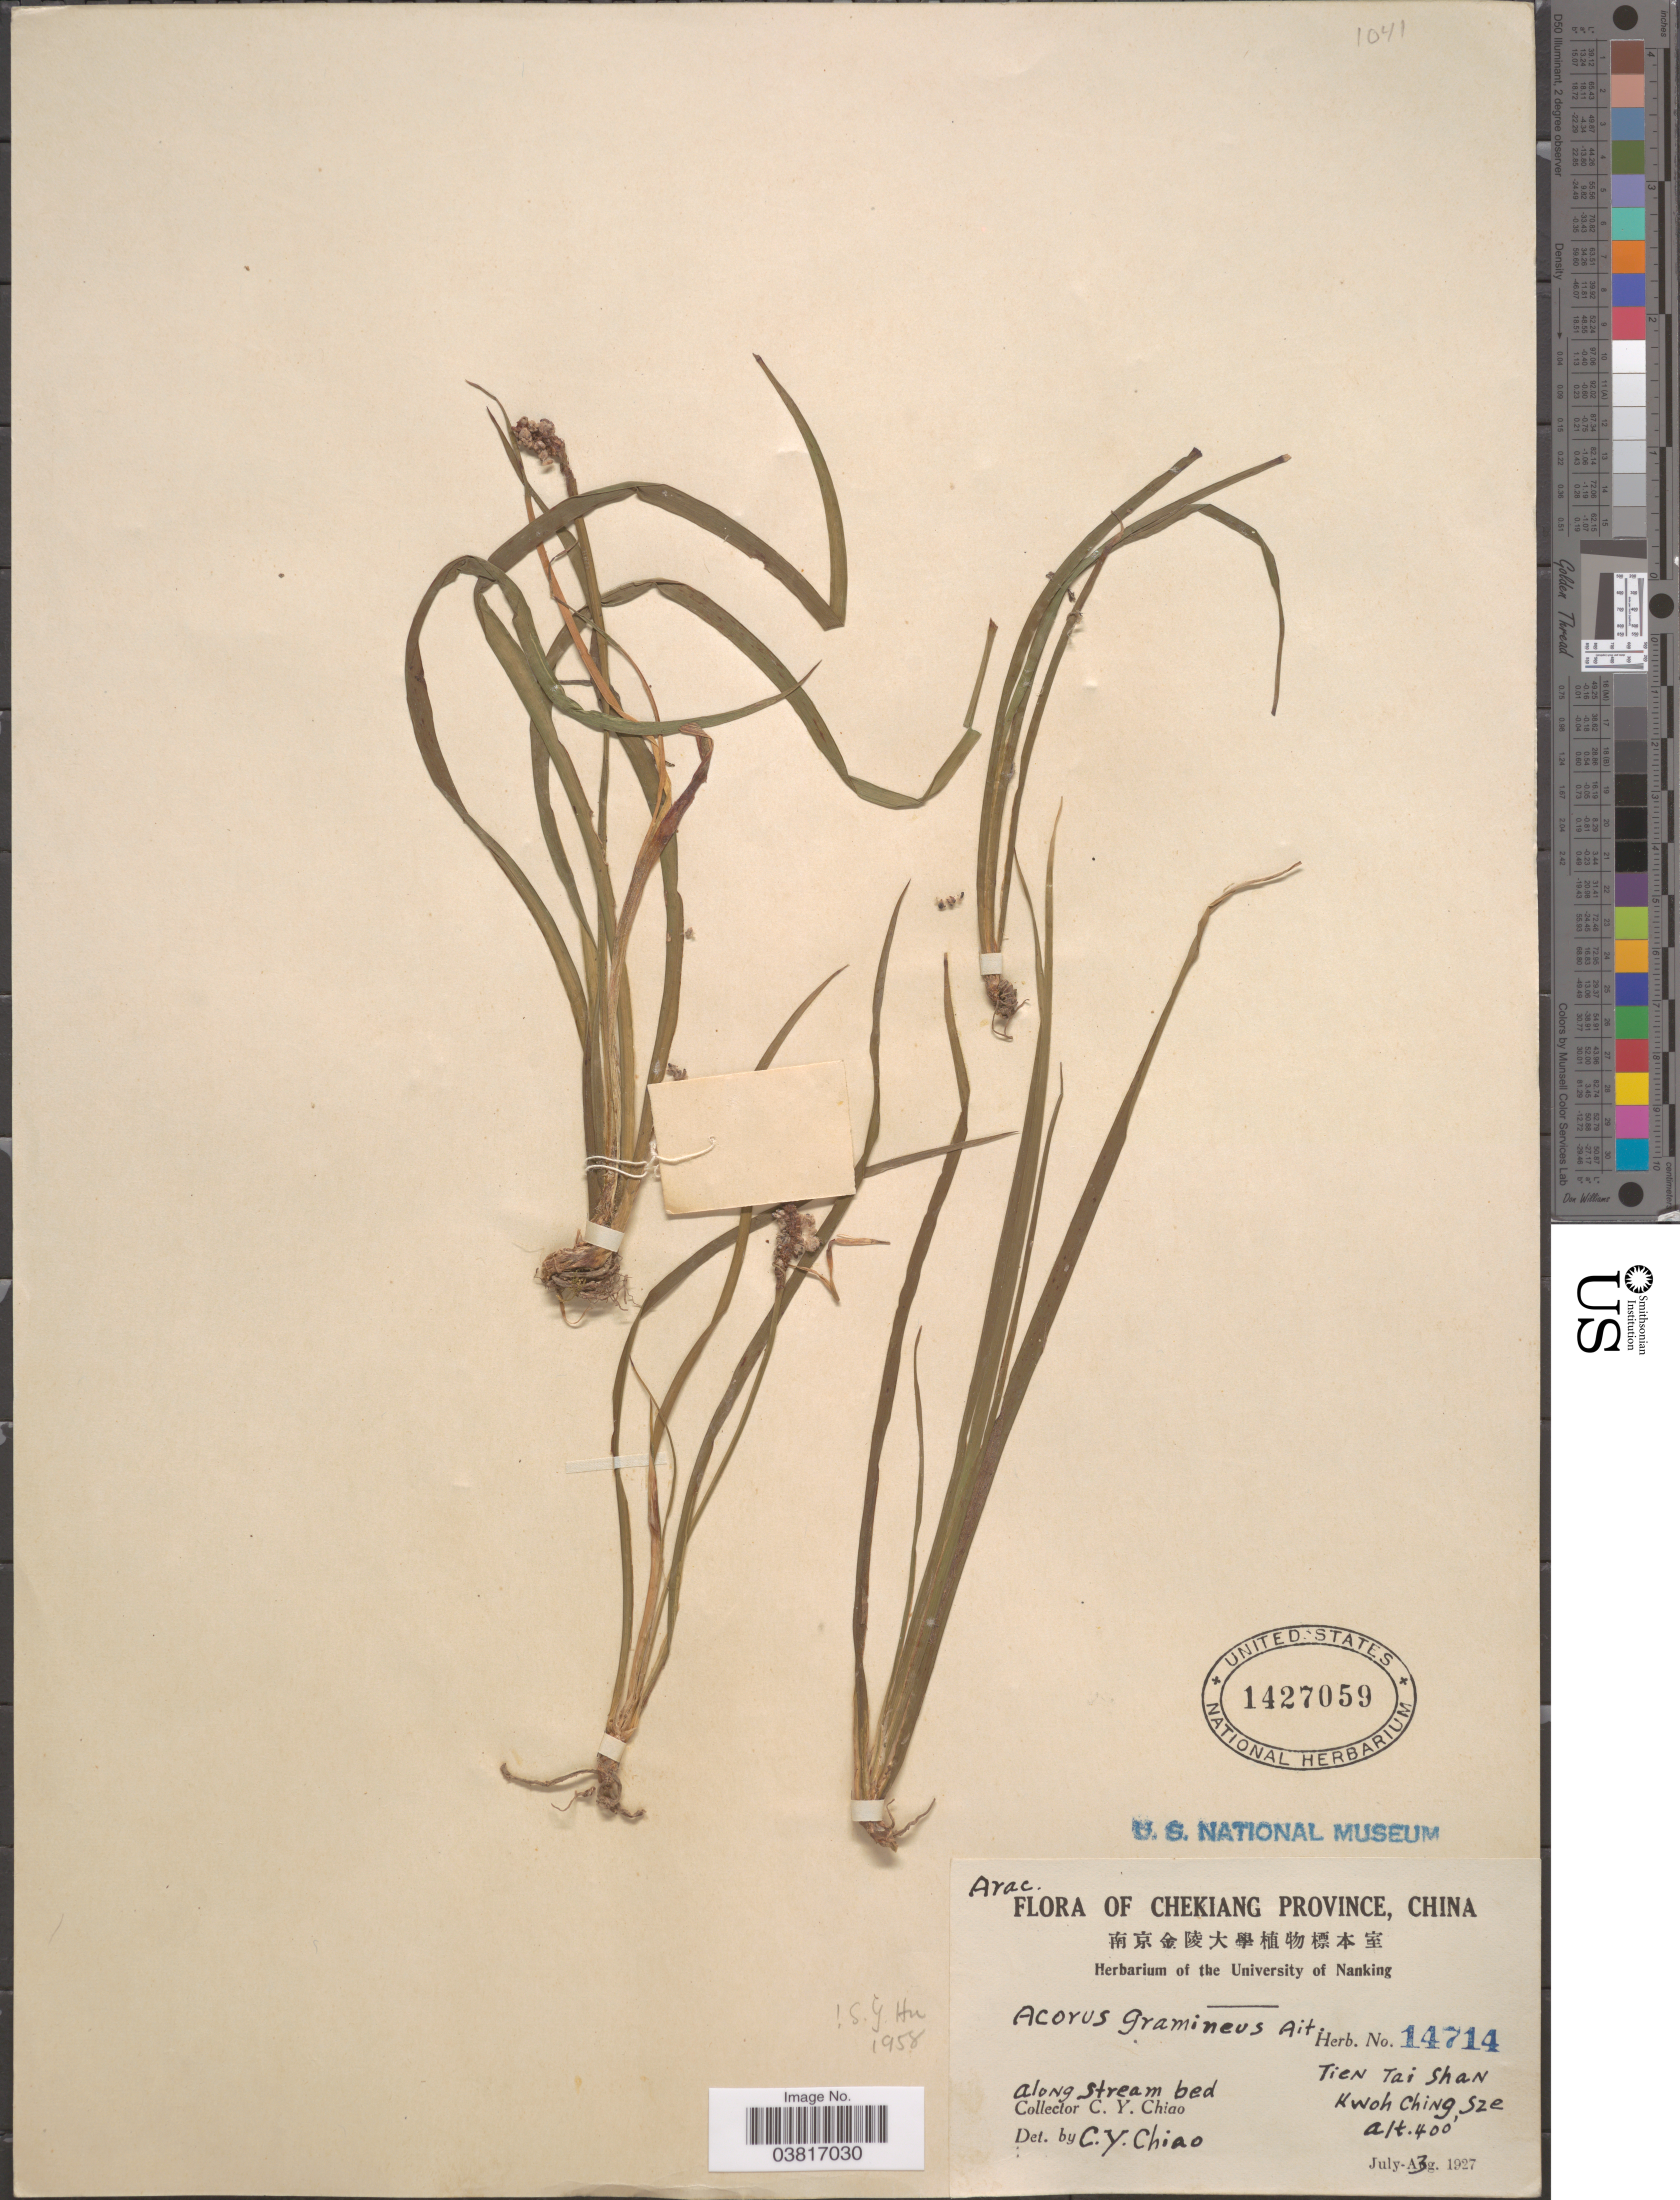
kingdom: Plantae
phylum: Tracheophyta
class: Liliopsida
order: Acorales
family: Acoraceae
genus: Acorus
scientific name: Acorus gramineus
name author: Sol. ex Aiton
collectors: C. Y. Chiao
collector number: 14714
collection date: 1927-07-03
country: China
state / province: Zhejiang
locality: Chekiang Province. Tien Tai Shan. Kwoh Ching, Sze.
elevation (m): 122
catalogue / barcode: US 1427059